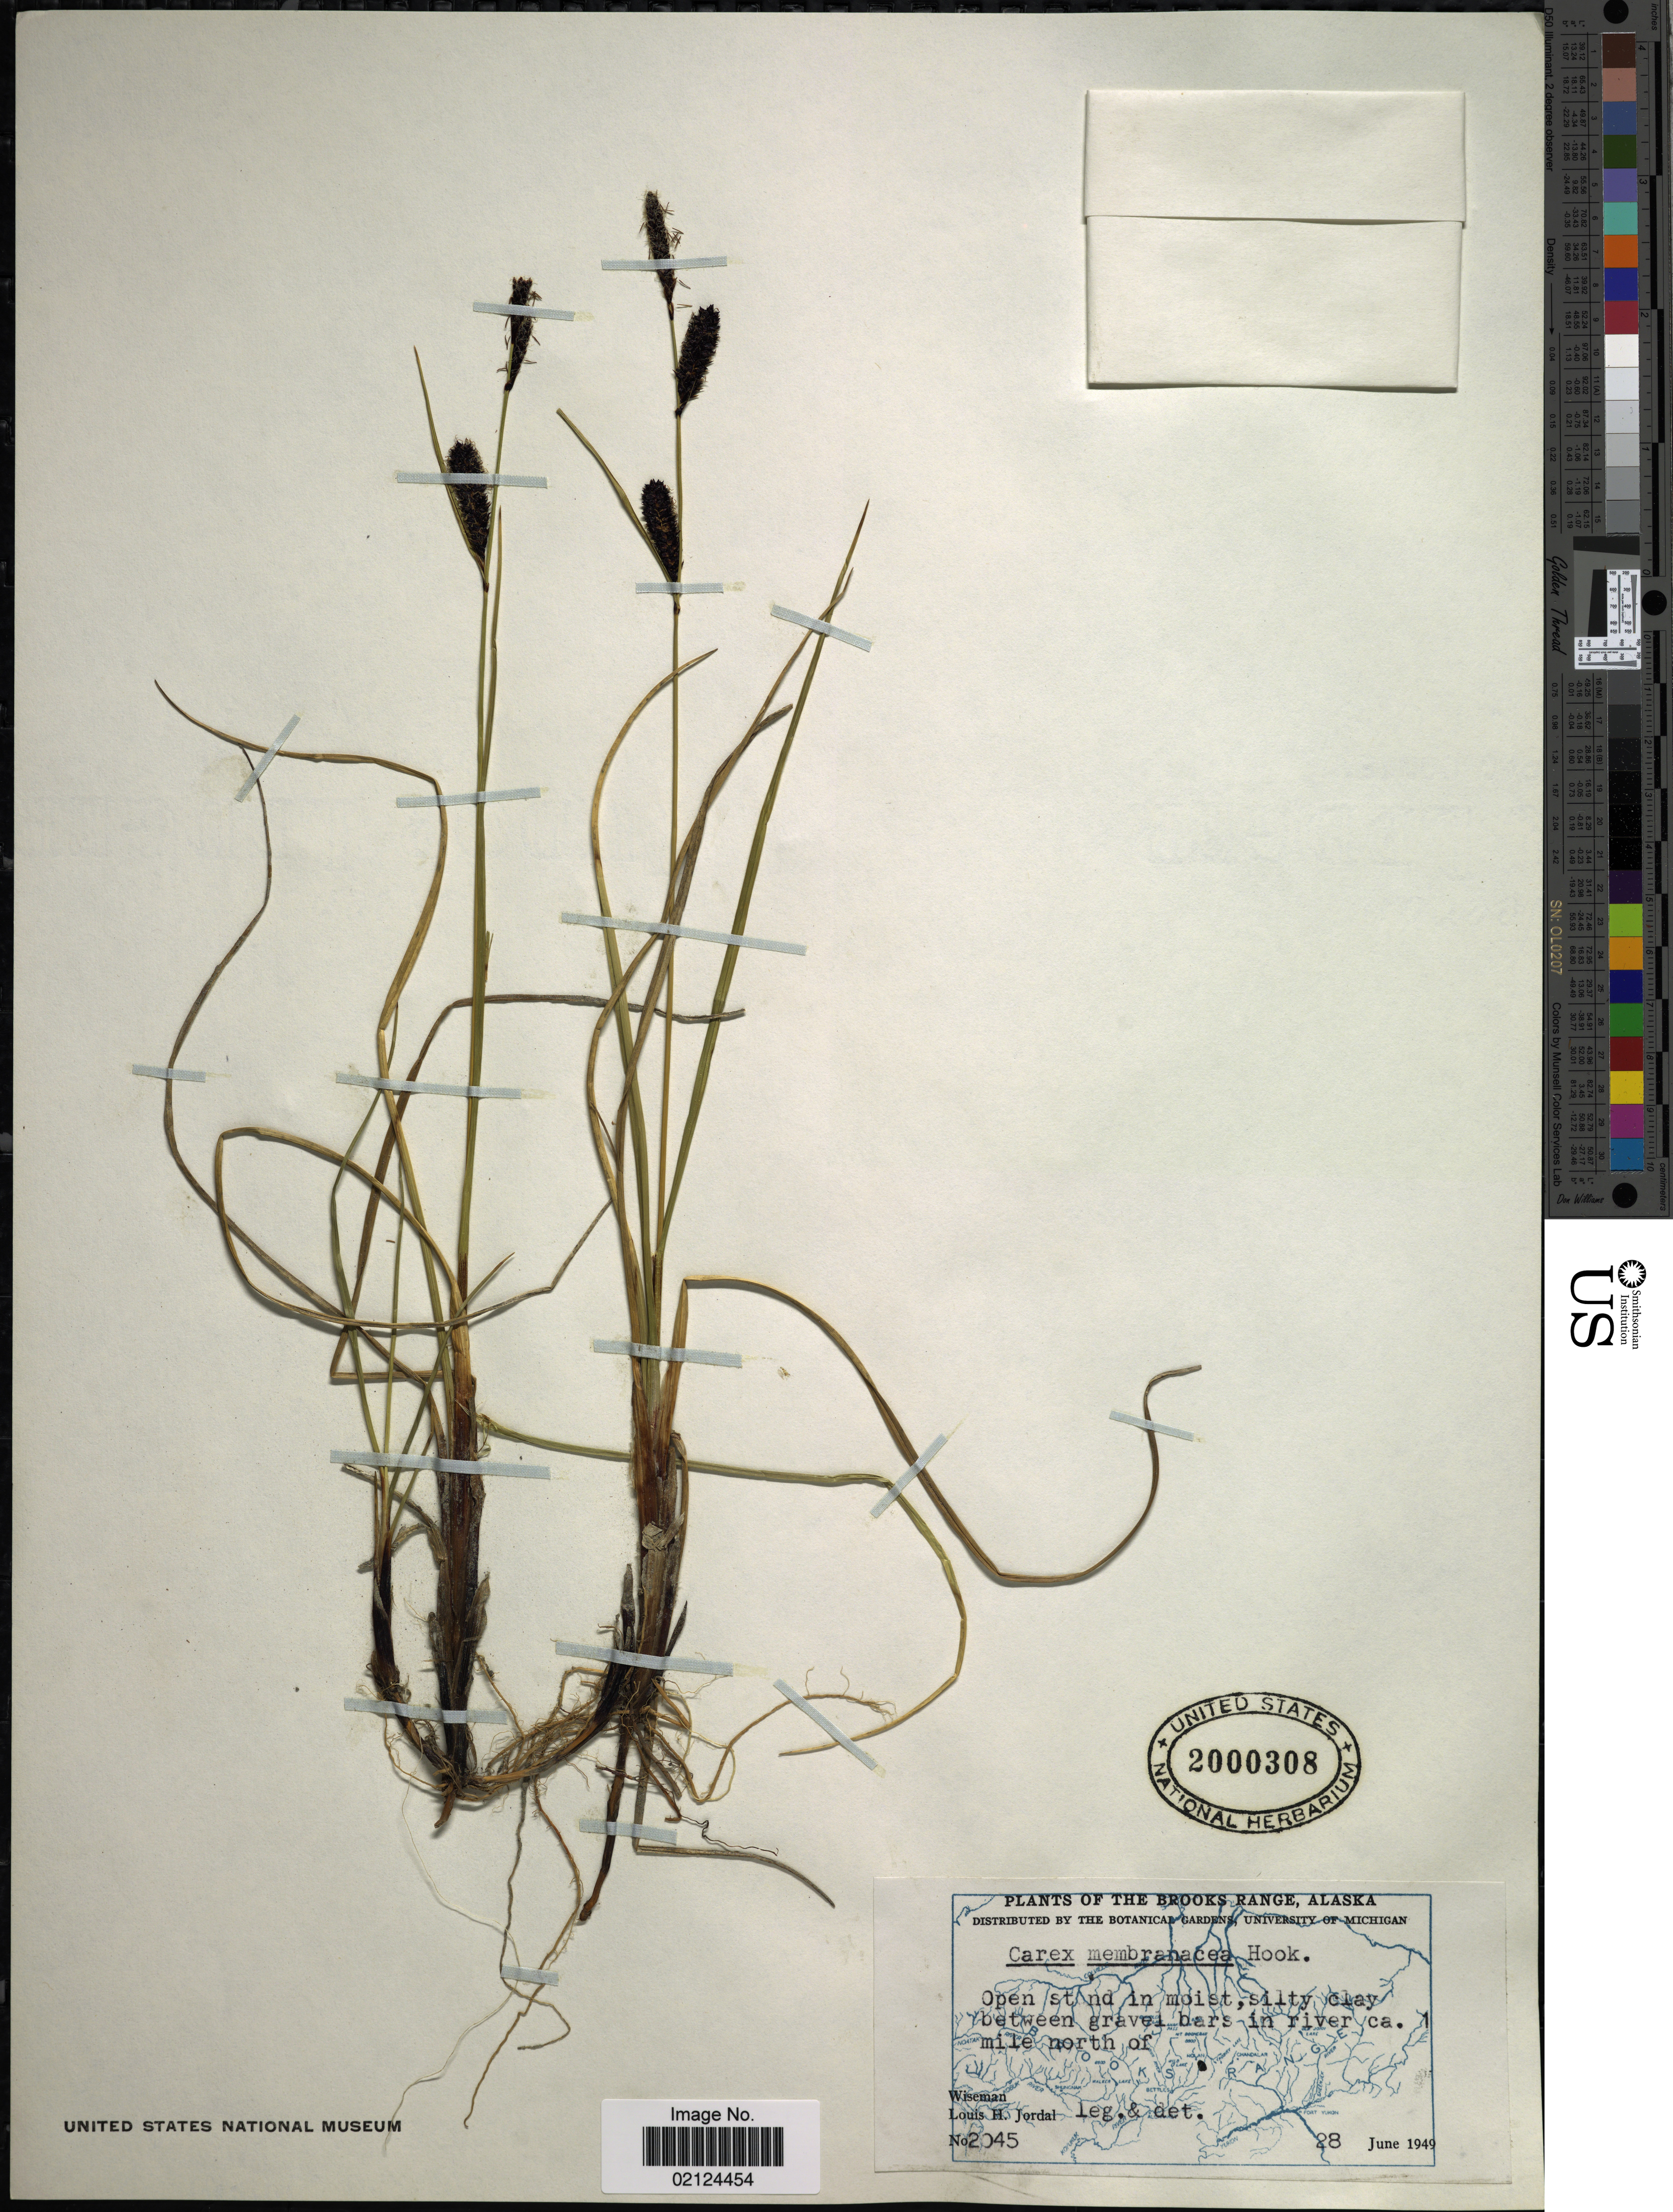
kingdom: Plantae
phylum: Tracheophyta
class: Liliopsida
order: Poales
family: Cyperaceae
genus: Carex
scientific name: Carex membranacea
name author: Hook.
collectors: L. Jordal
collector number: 2045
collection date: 1949-06-28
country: United States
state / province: Alaska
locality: Brooks Range, between gravel bars in river ca. 1 mile north of Wiseman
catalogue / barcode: US 2000308